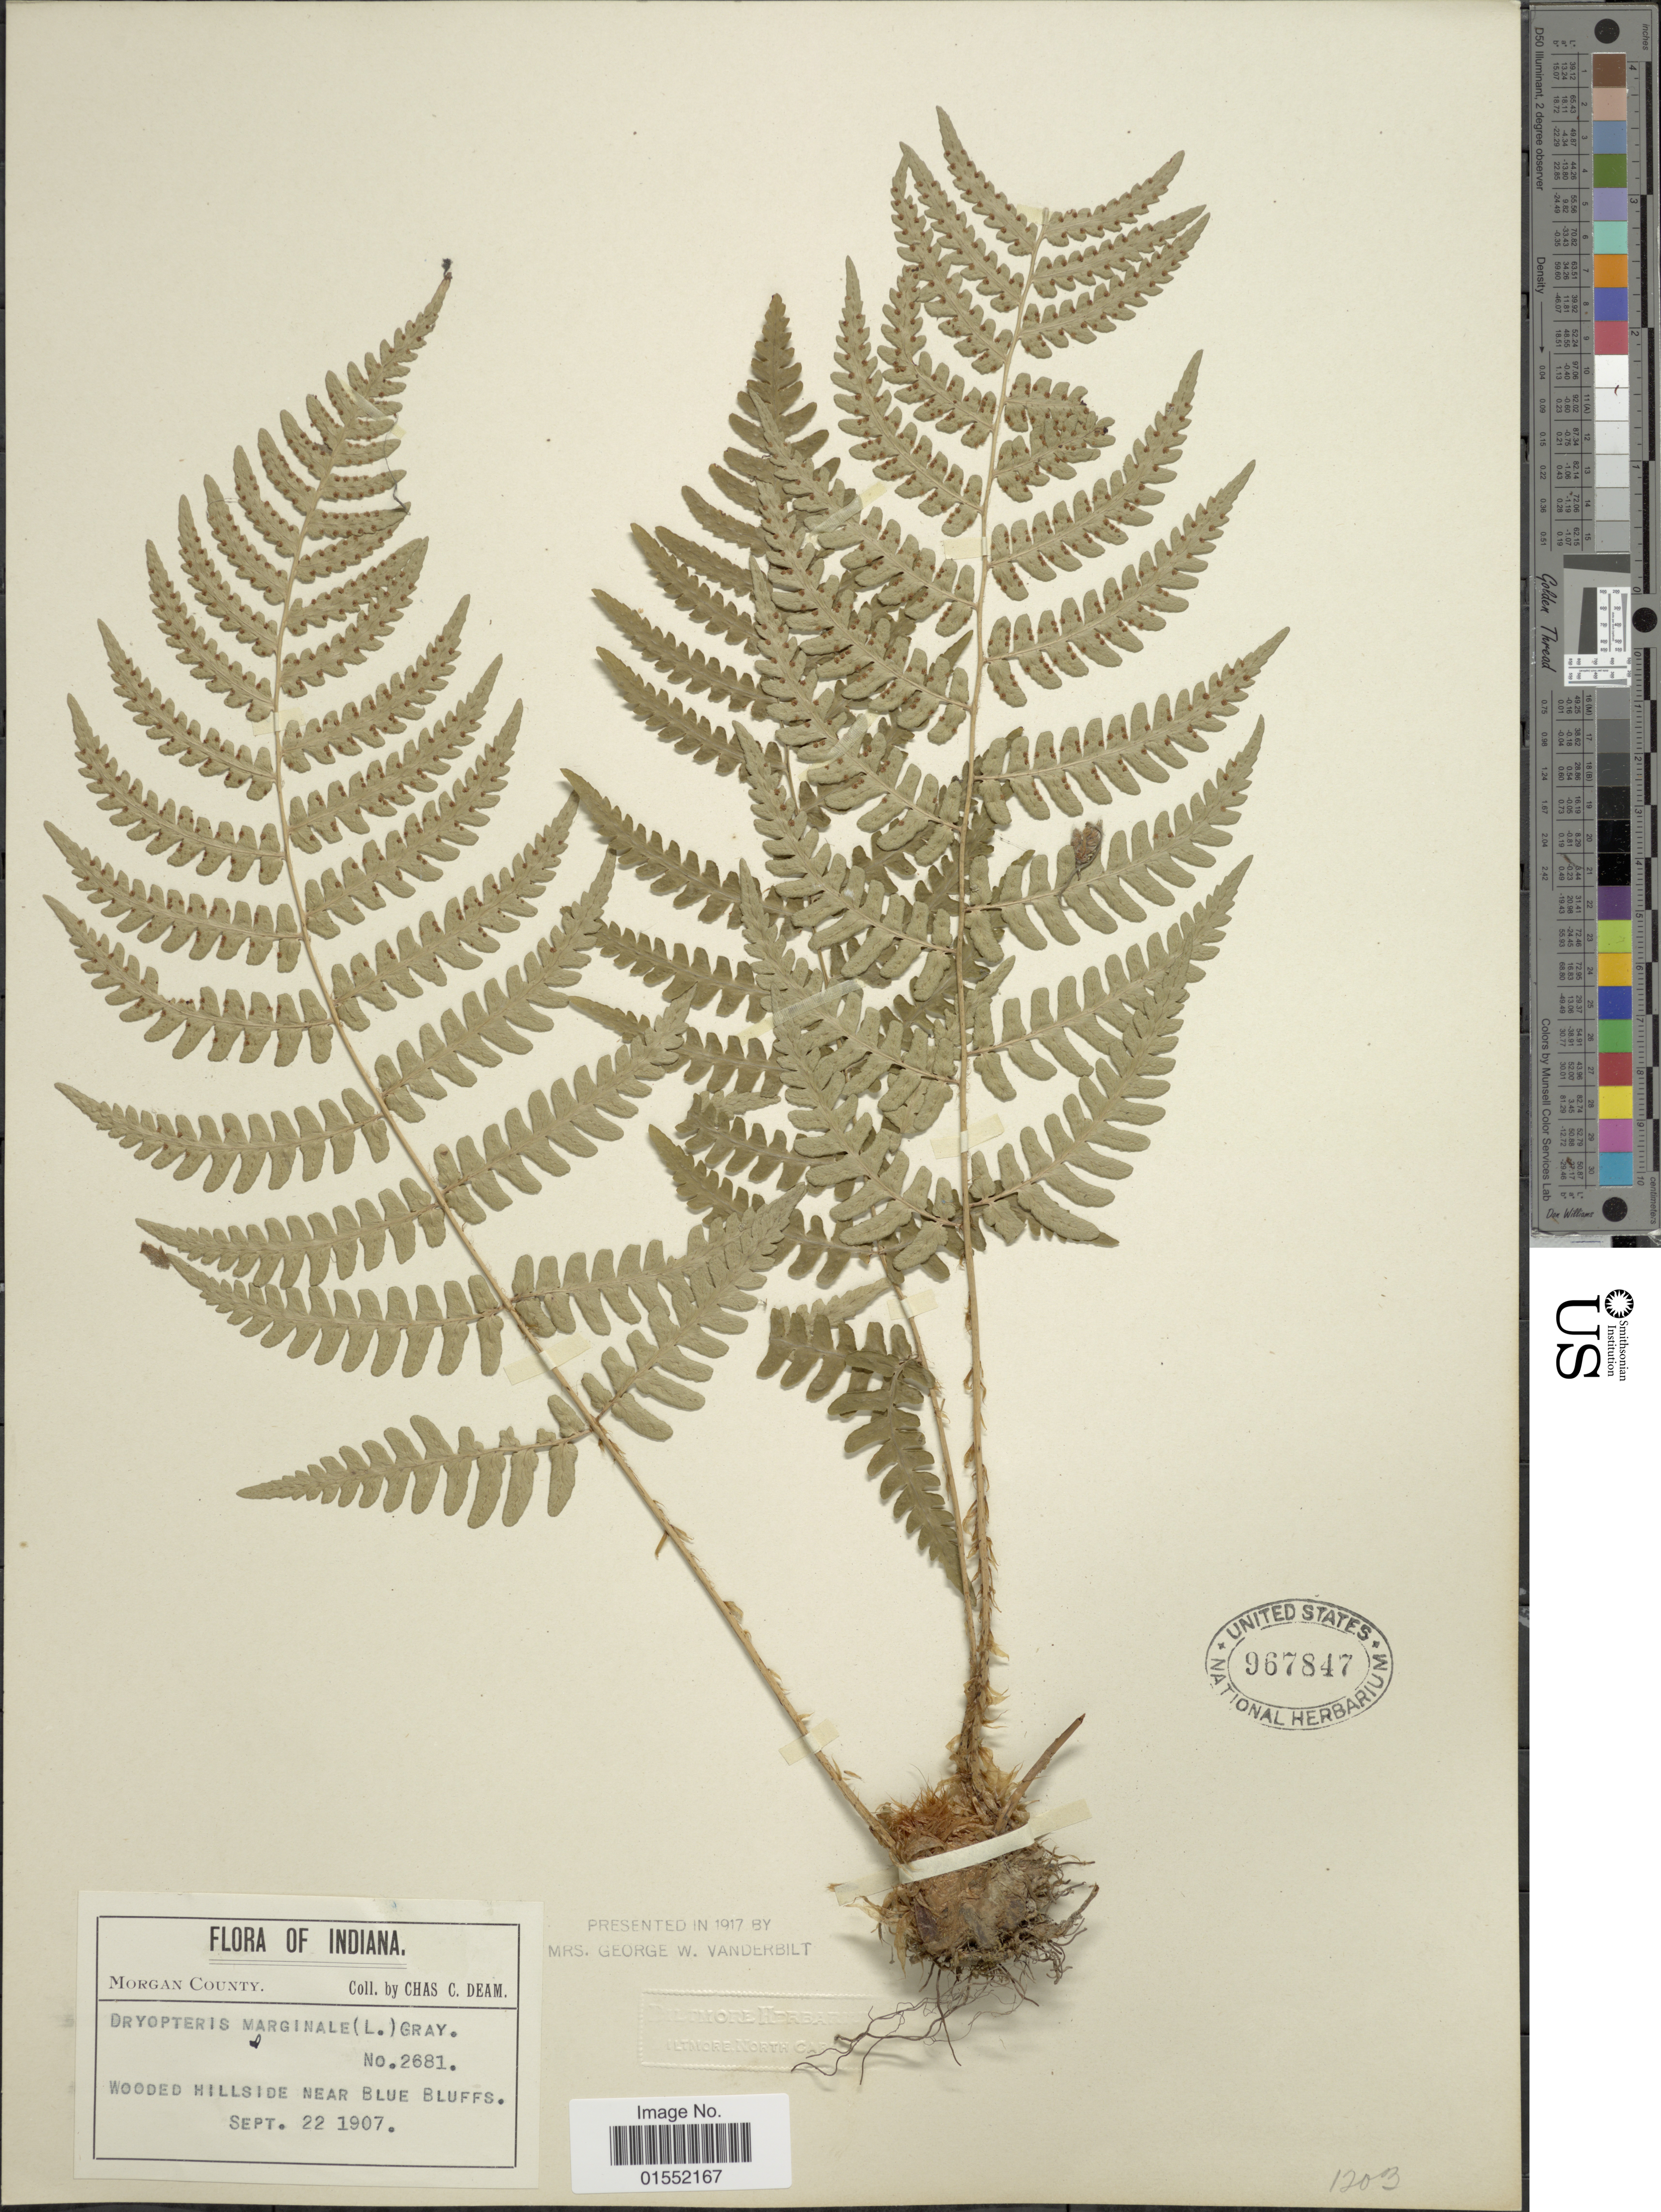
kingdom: Plantae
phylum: Tracheophyta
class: Polypodiopsida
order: Polypodiales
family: Dryopteridaceae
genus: Dryopteris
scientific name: Dryopteris marginalis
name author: (L.) A. Gray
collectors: C. C. Deam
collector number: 2681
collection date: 1907-09-22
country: United States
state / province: Indiana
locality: Morgan County, Wooded hillside near Blue Bluffs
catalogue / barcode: US 967847